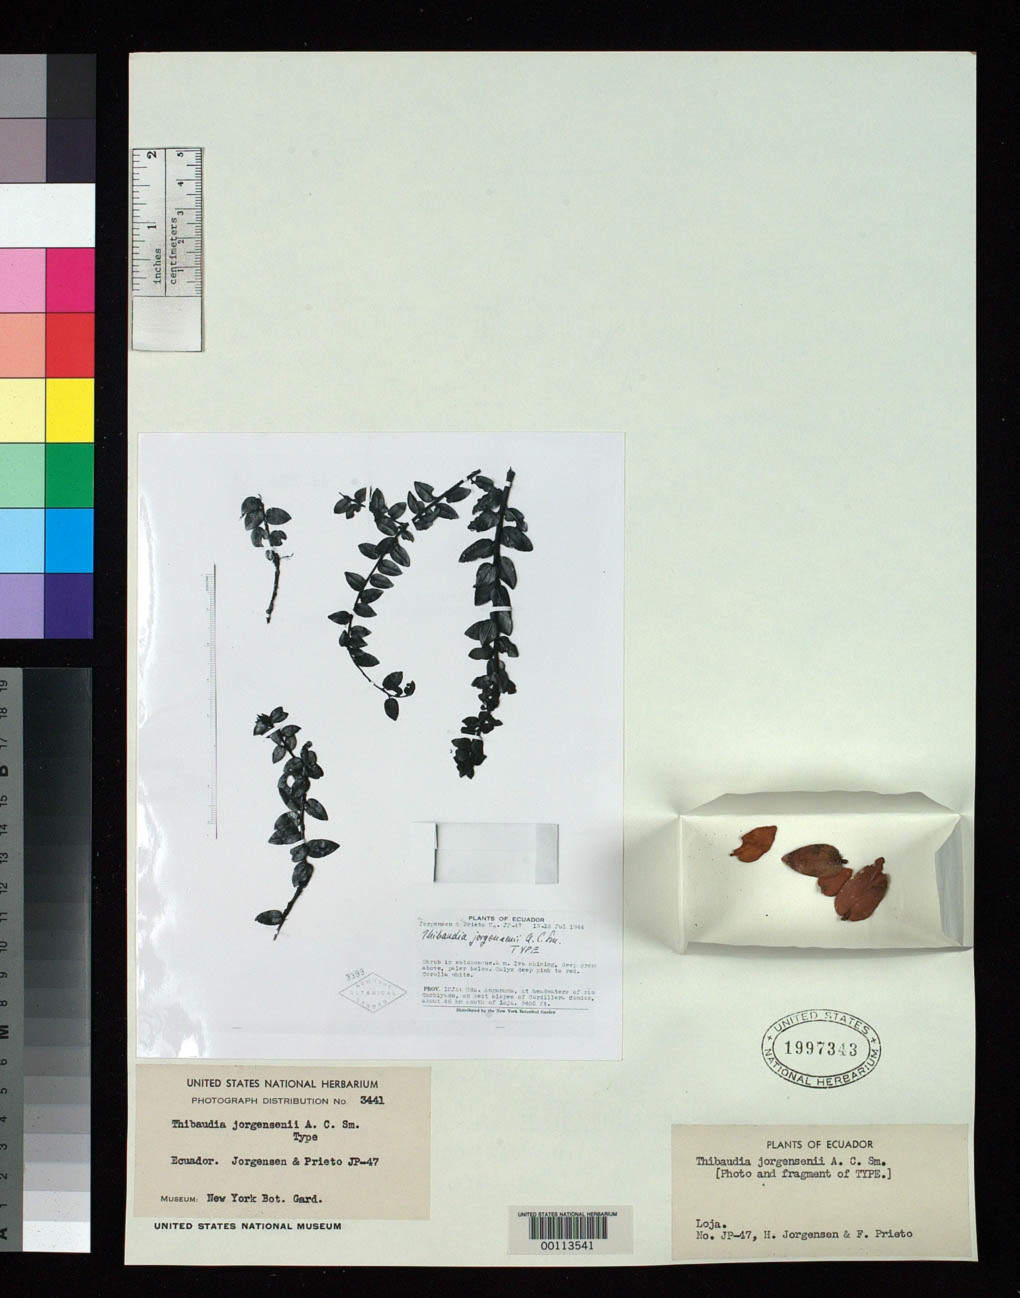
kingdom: Plantae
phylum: Tracheophyta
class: Magnoliopsida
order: Ericales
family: Ericaceae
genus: Thibaudia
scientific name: Thibaudia jorgensenii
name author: A.C. Sm.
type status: Type Collection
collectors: H. Jørgensen & F. Prieto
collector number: JP-47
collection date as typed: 13 Jul 1944 to 16 Jul 1944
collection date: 1944-07-13/1944-07-16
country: Ecuador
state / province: Loja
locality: Hda. Anganuma, at headwaters of Rio Cachiyacu, ca. 46 km. S of Loja.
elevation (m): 2865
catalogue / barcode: US 1997343